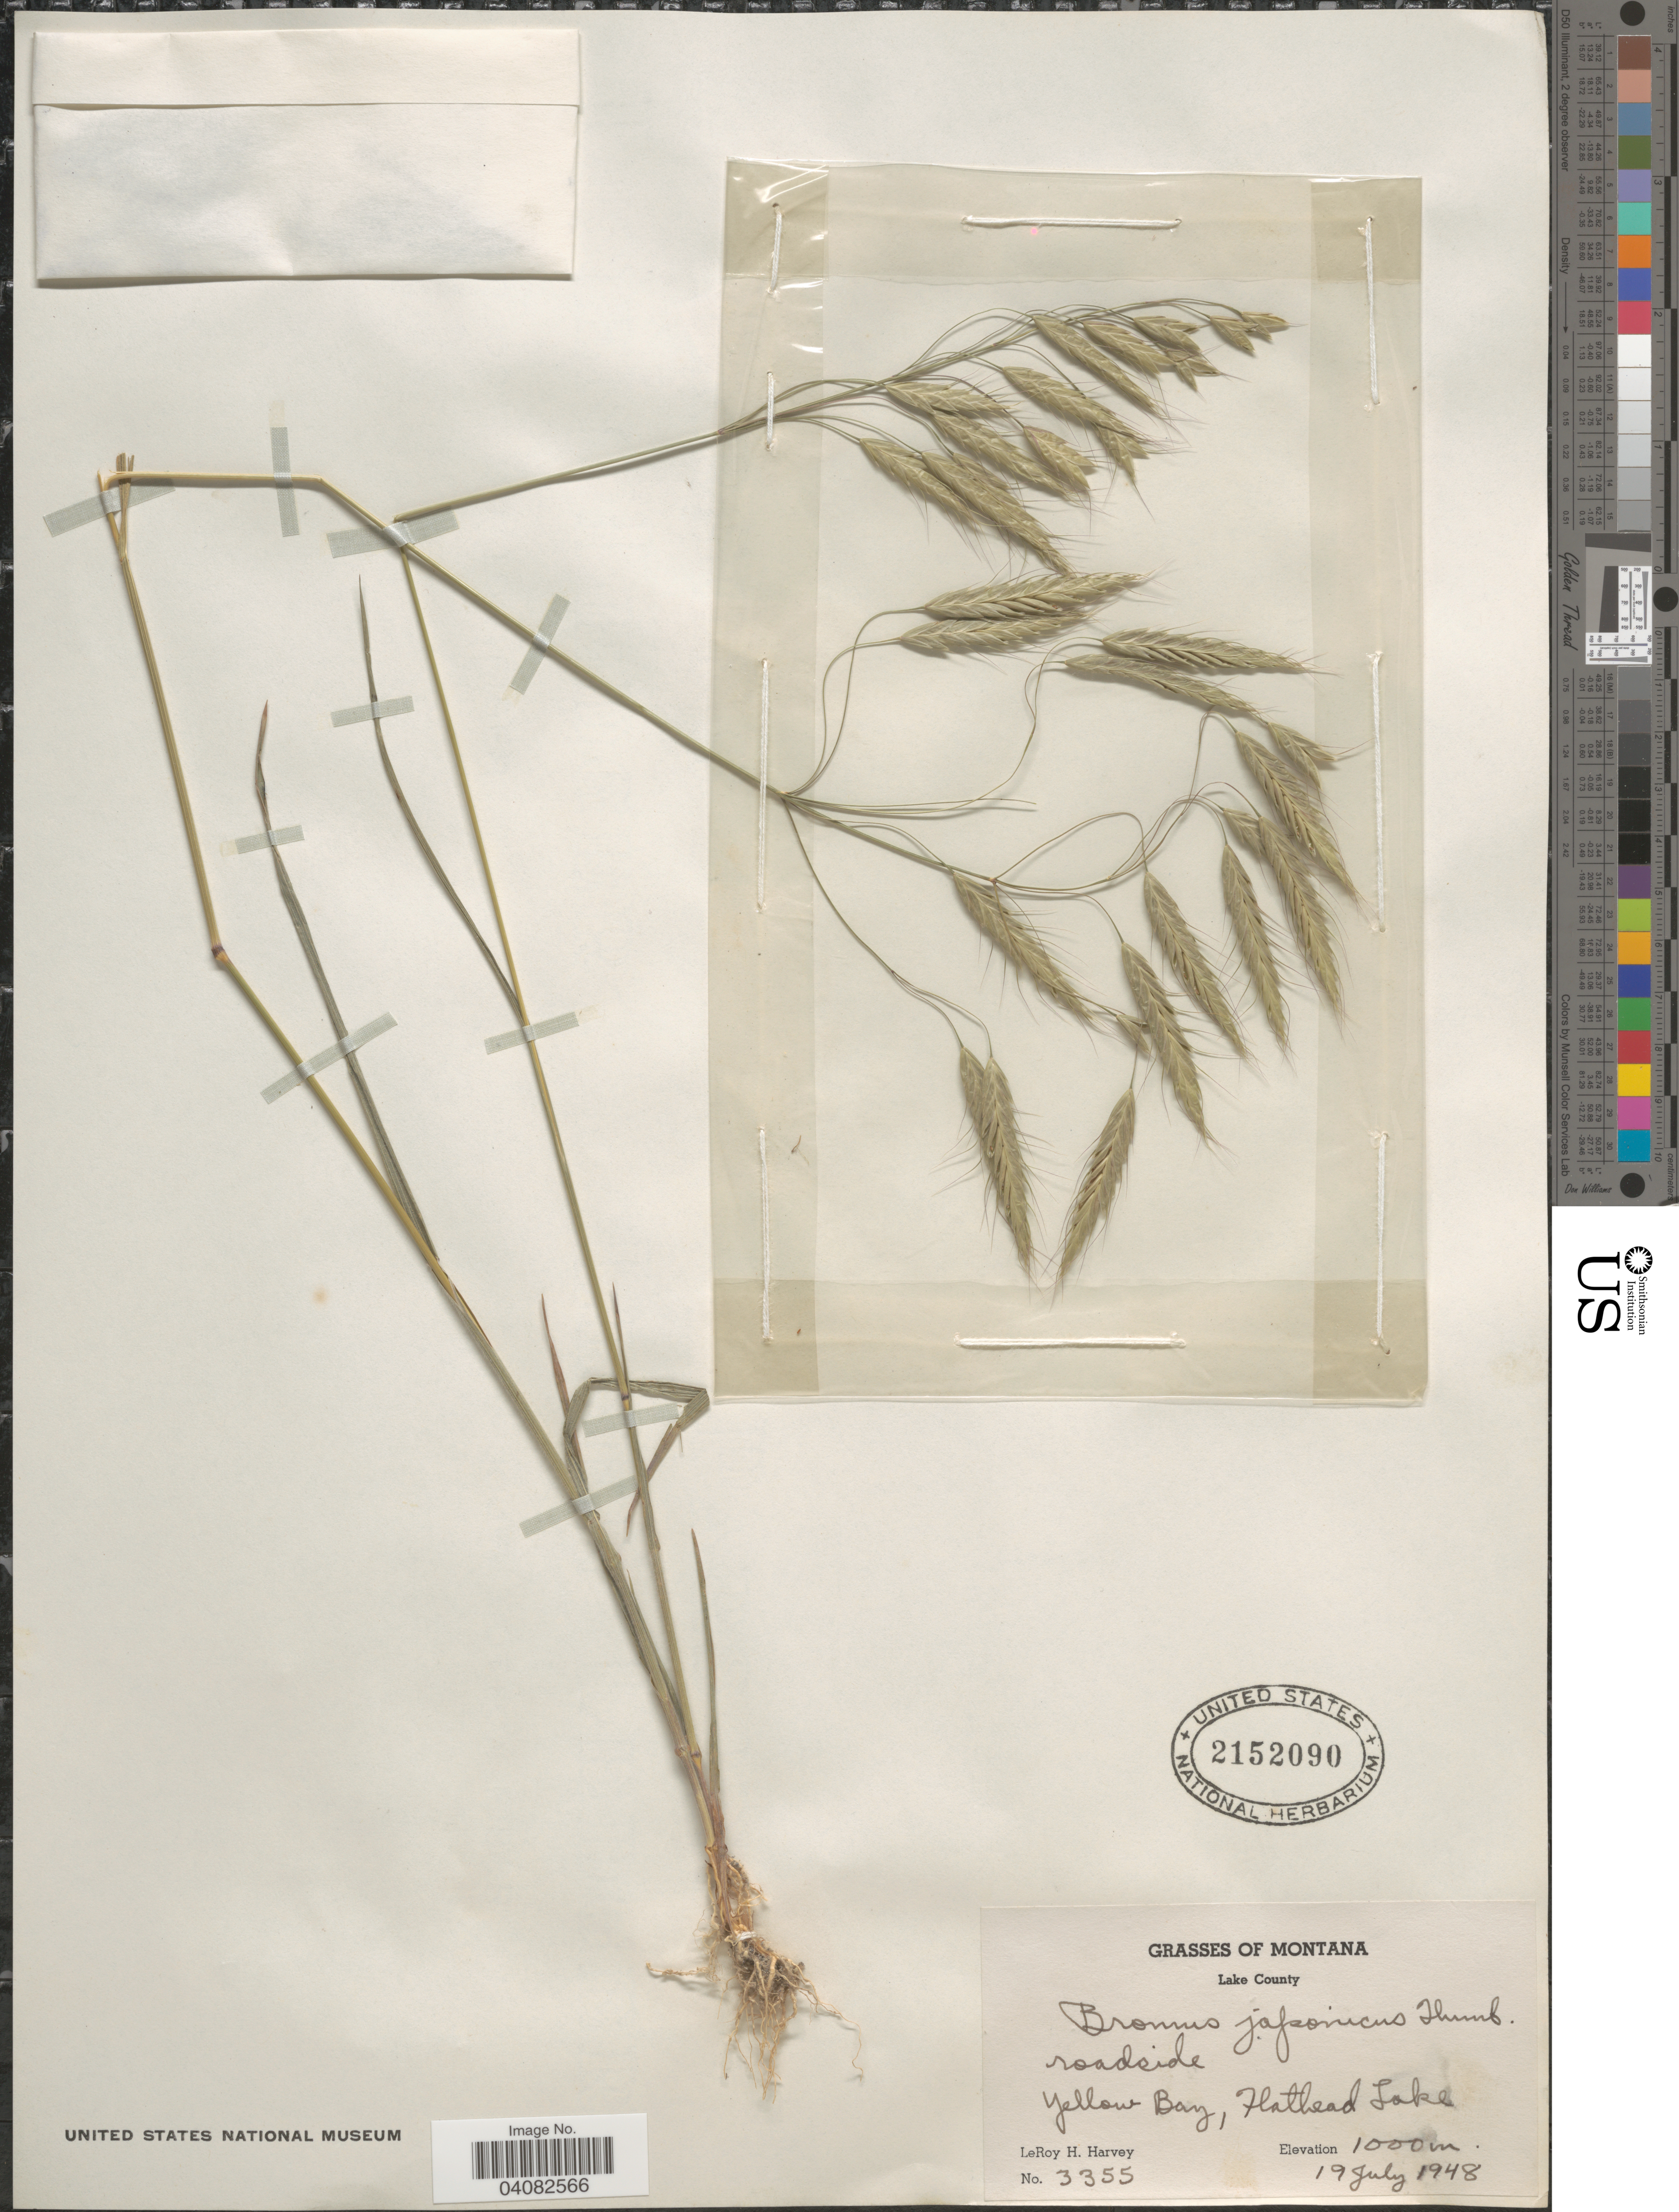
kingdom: Plantae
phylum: Tracheophyta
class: Liliopsida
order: Poales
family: Poaceae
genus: Bromus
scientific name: Bromus japonicus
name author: Houtt.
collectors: L. H. Harvey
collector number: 3355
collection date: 1948-07-19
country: United States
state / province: Montana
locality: Lake County. Yellow Bay, Flathead Lake.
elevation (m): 1000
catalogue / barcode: US 2152090